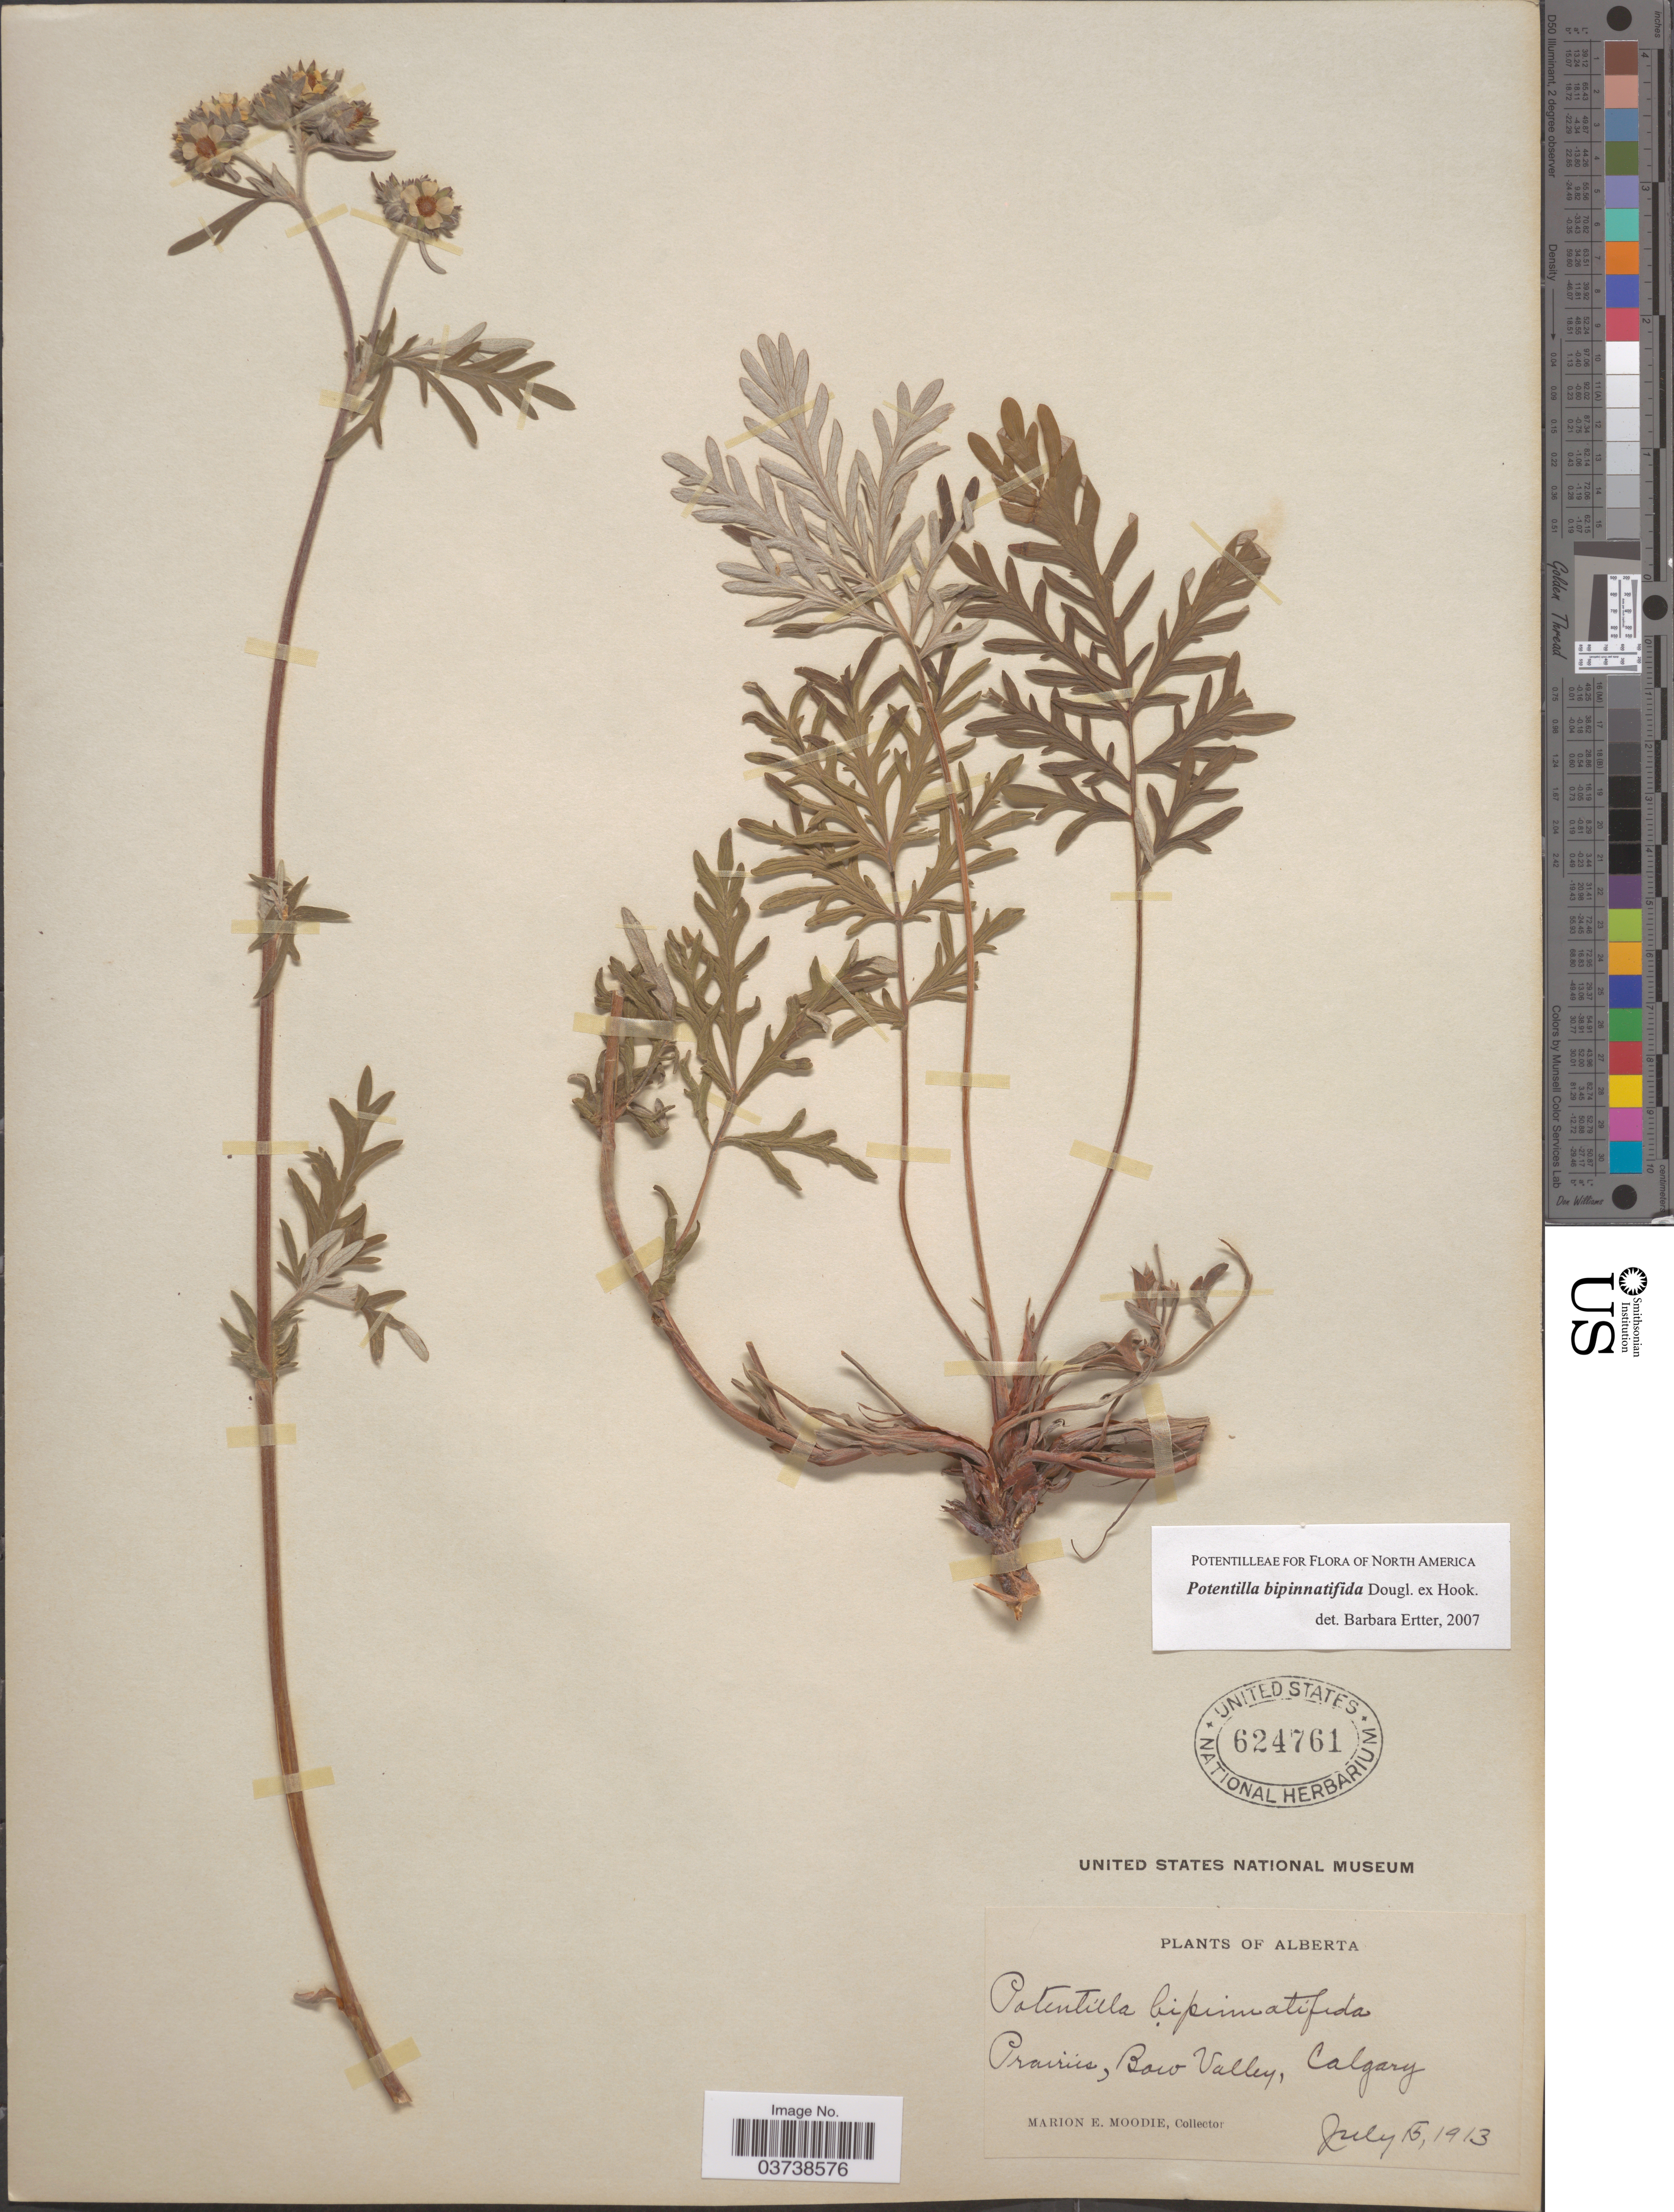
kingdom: Plantae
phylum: Tracheophyta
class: Magnoliopsida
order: Rosales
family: Rosaceae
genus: Potentilla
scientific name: Potentilla bipinnatifida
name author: Douglas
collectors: M. E. Moodie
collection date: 1913-07-15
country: Canada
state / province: Alberta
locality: Prairies, Bow Valley, Calgary.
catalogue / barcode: US 624761